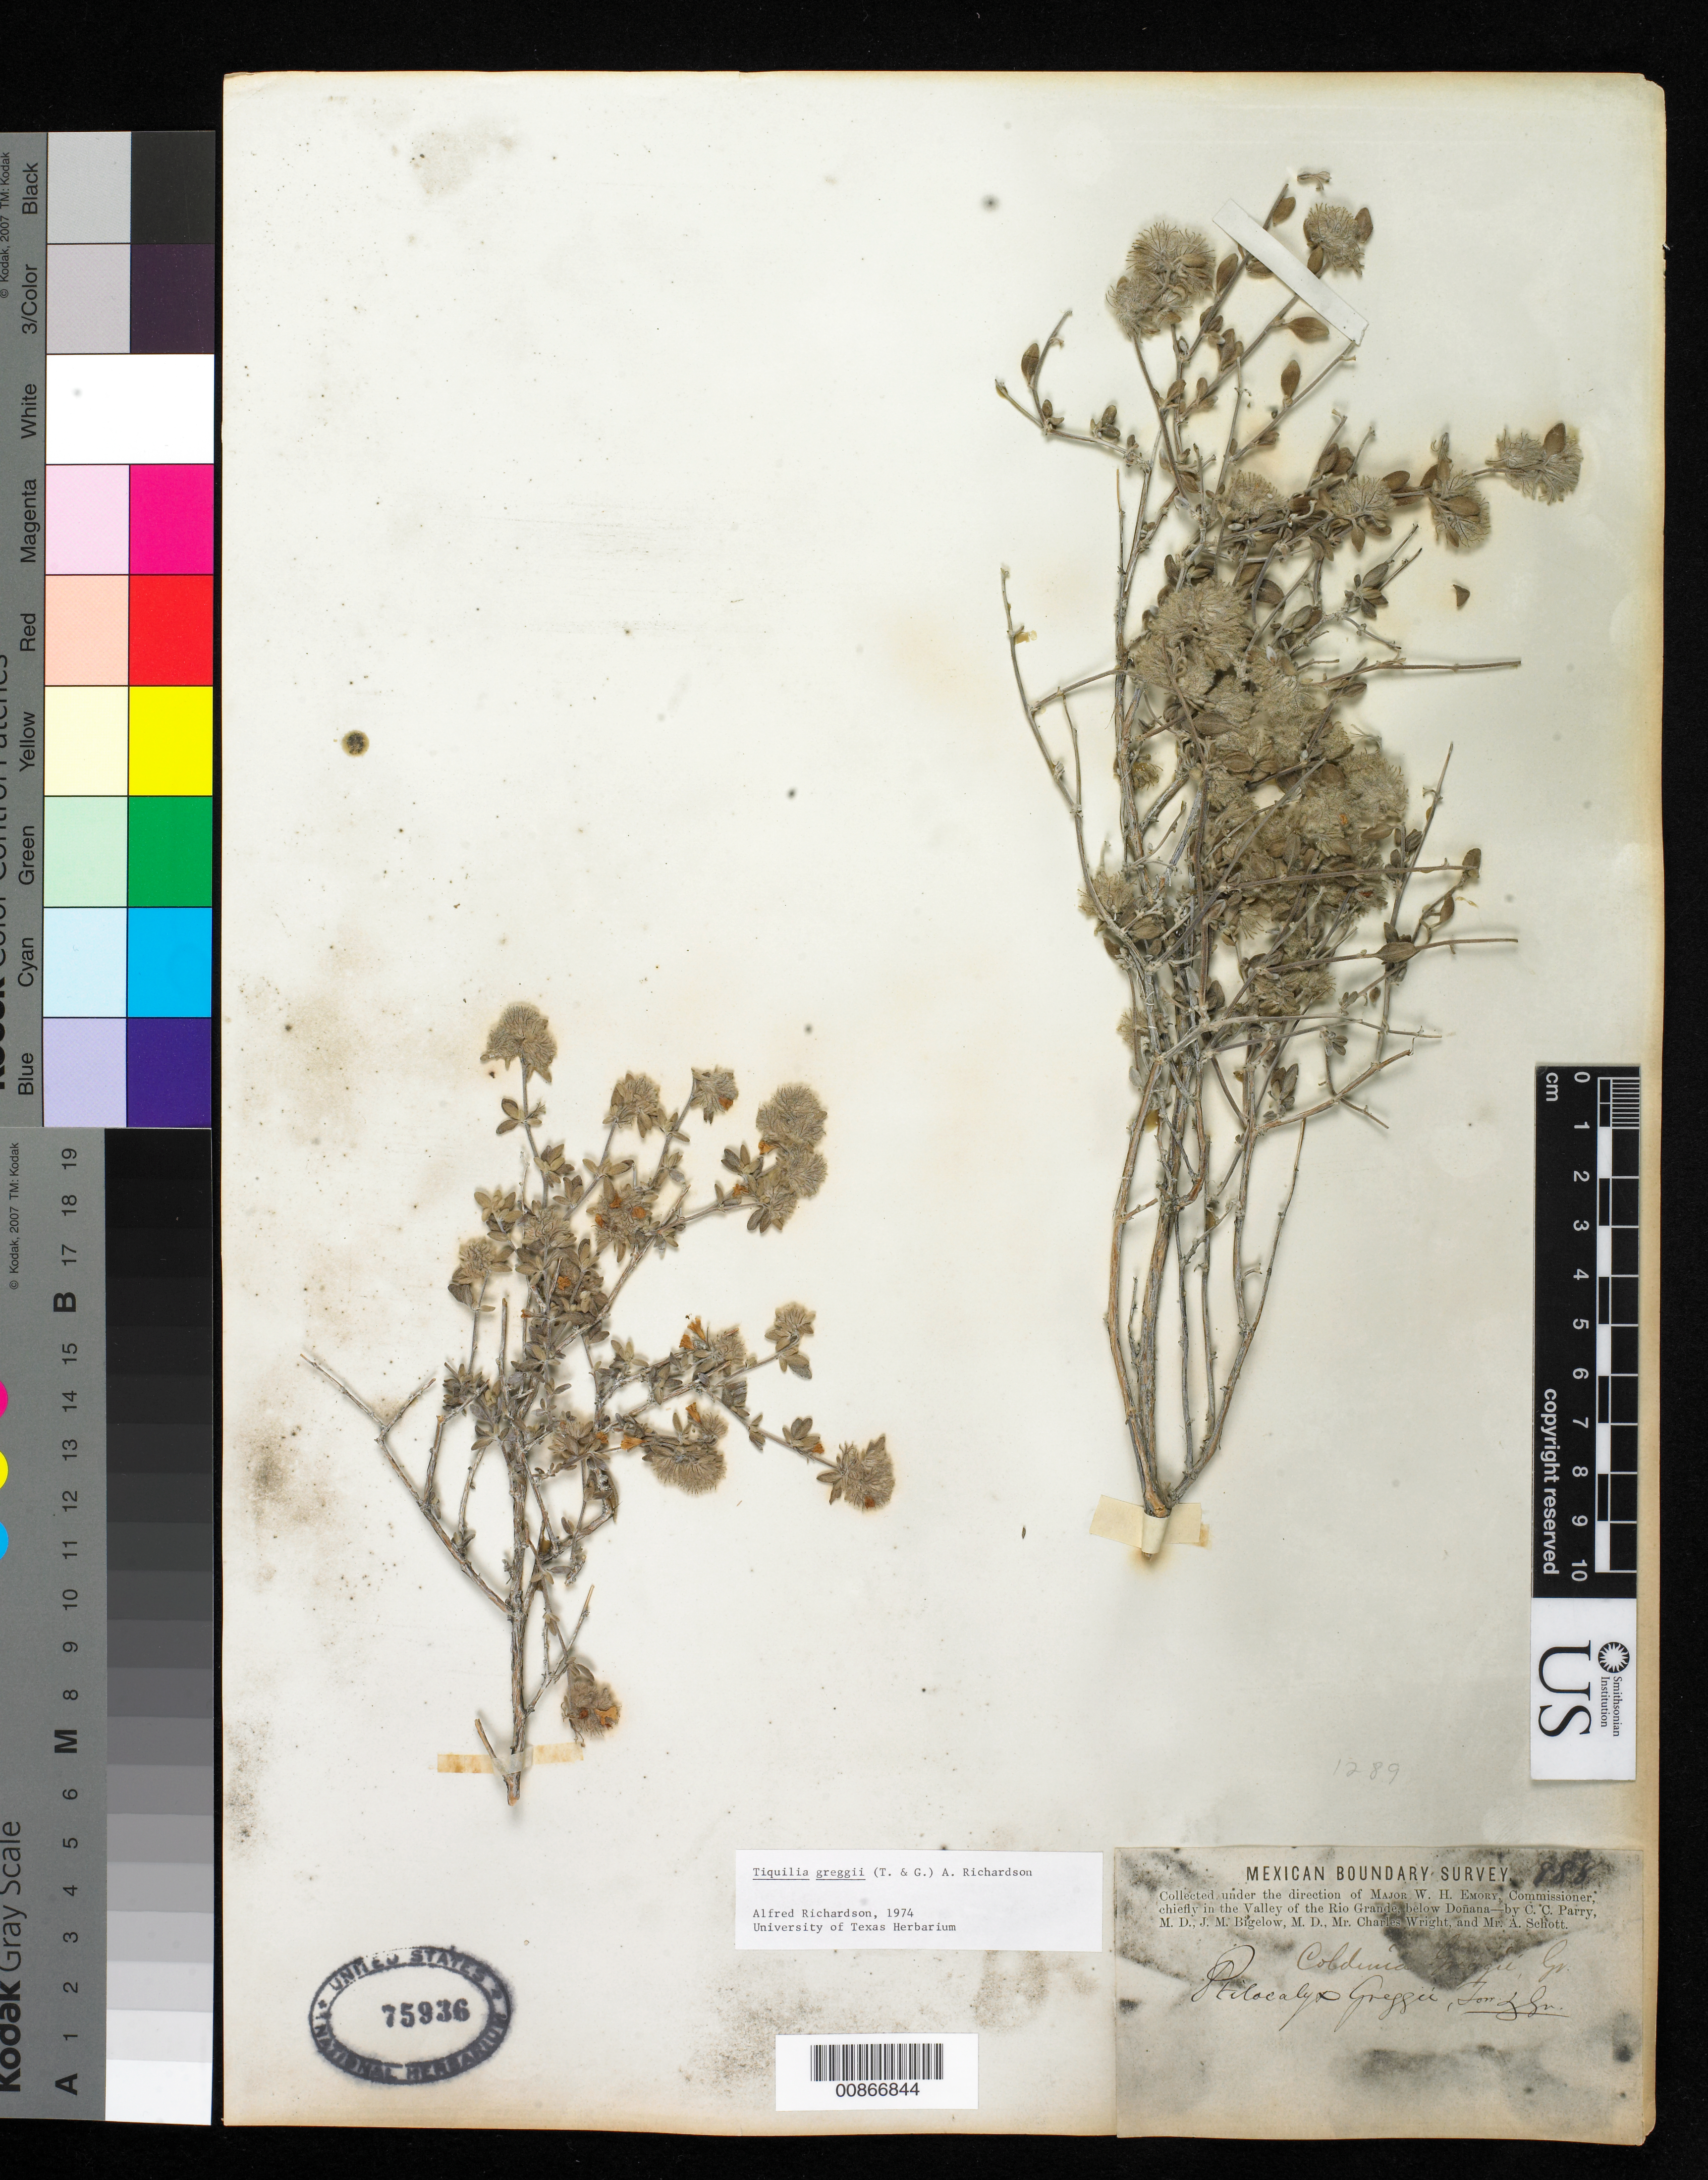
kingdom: Plantae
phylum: Tracheophyta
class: Magnoliopsida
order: Boraginales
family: Ehretiaceae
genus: Tiquilia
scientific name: Tiquilia greggii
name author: (Torr.) A.T. Richardson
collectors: C. C. Parry, J. M. Bigelow, C. Wright & A. C. V. Schott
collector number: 988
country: United States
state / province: New Mexico / Texas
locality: Valley of the Rio Grande, below Doñana.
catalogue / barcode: US 75936